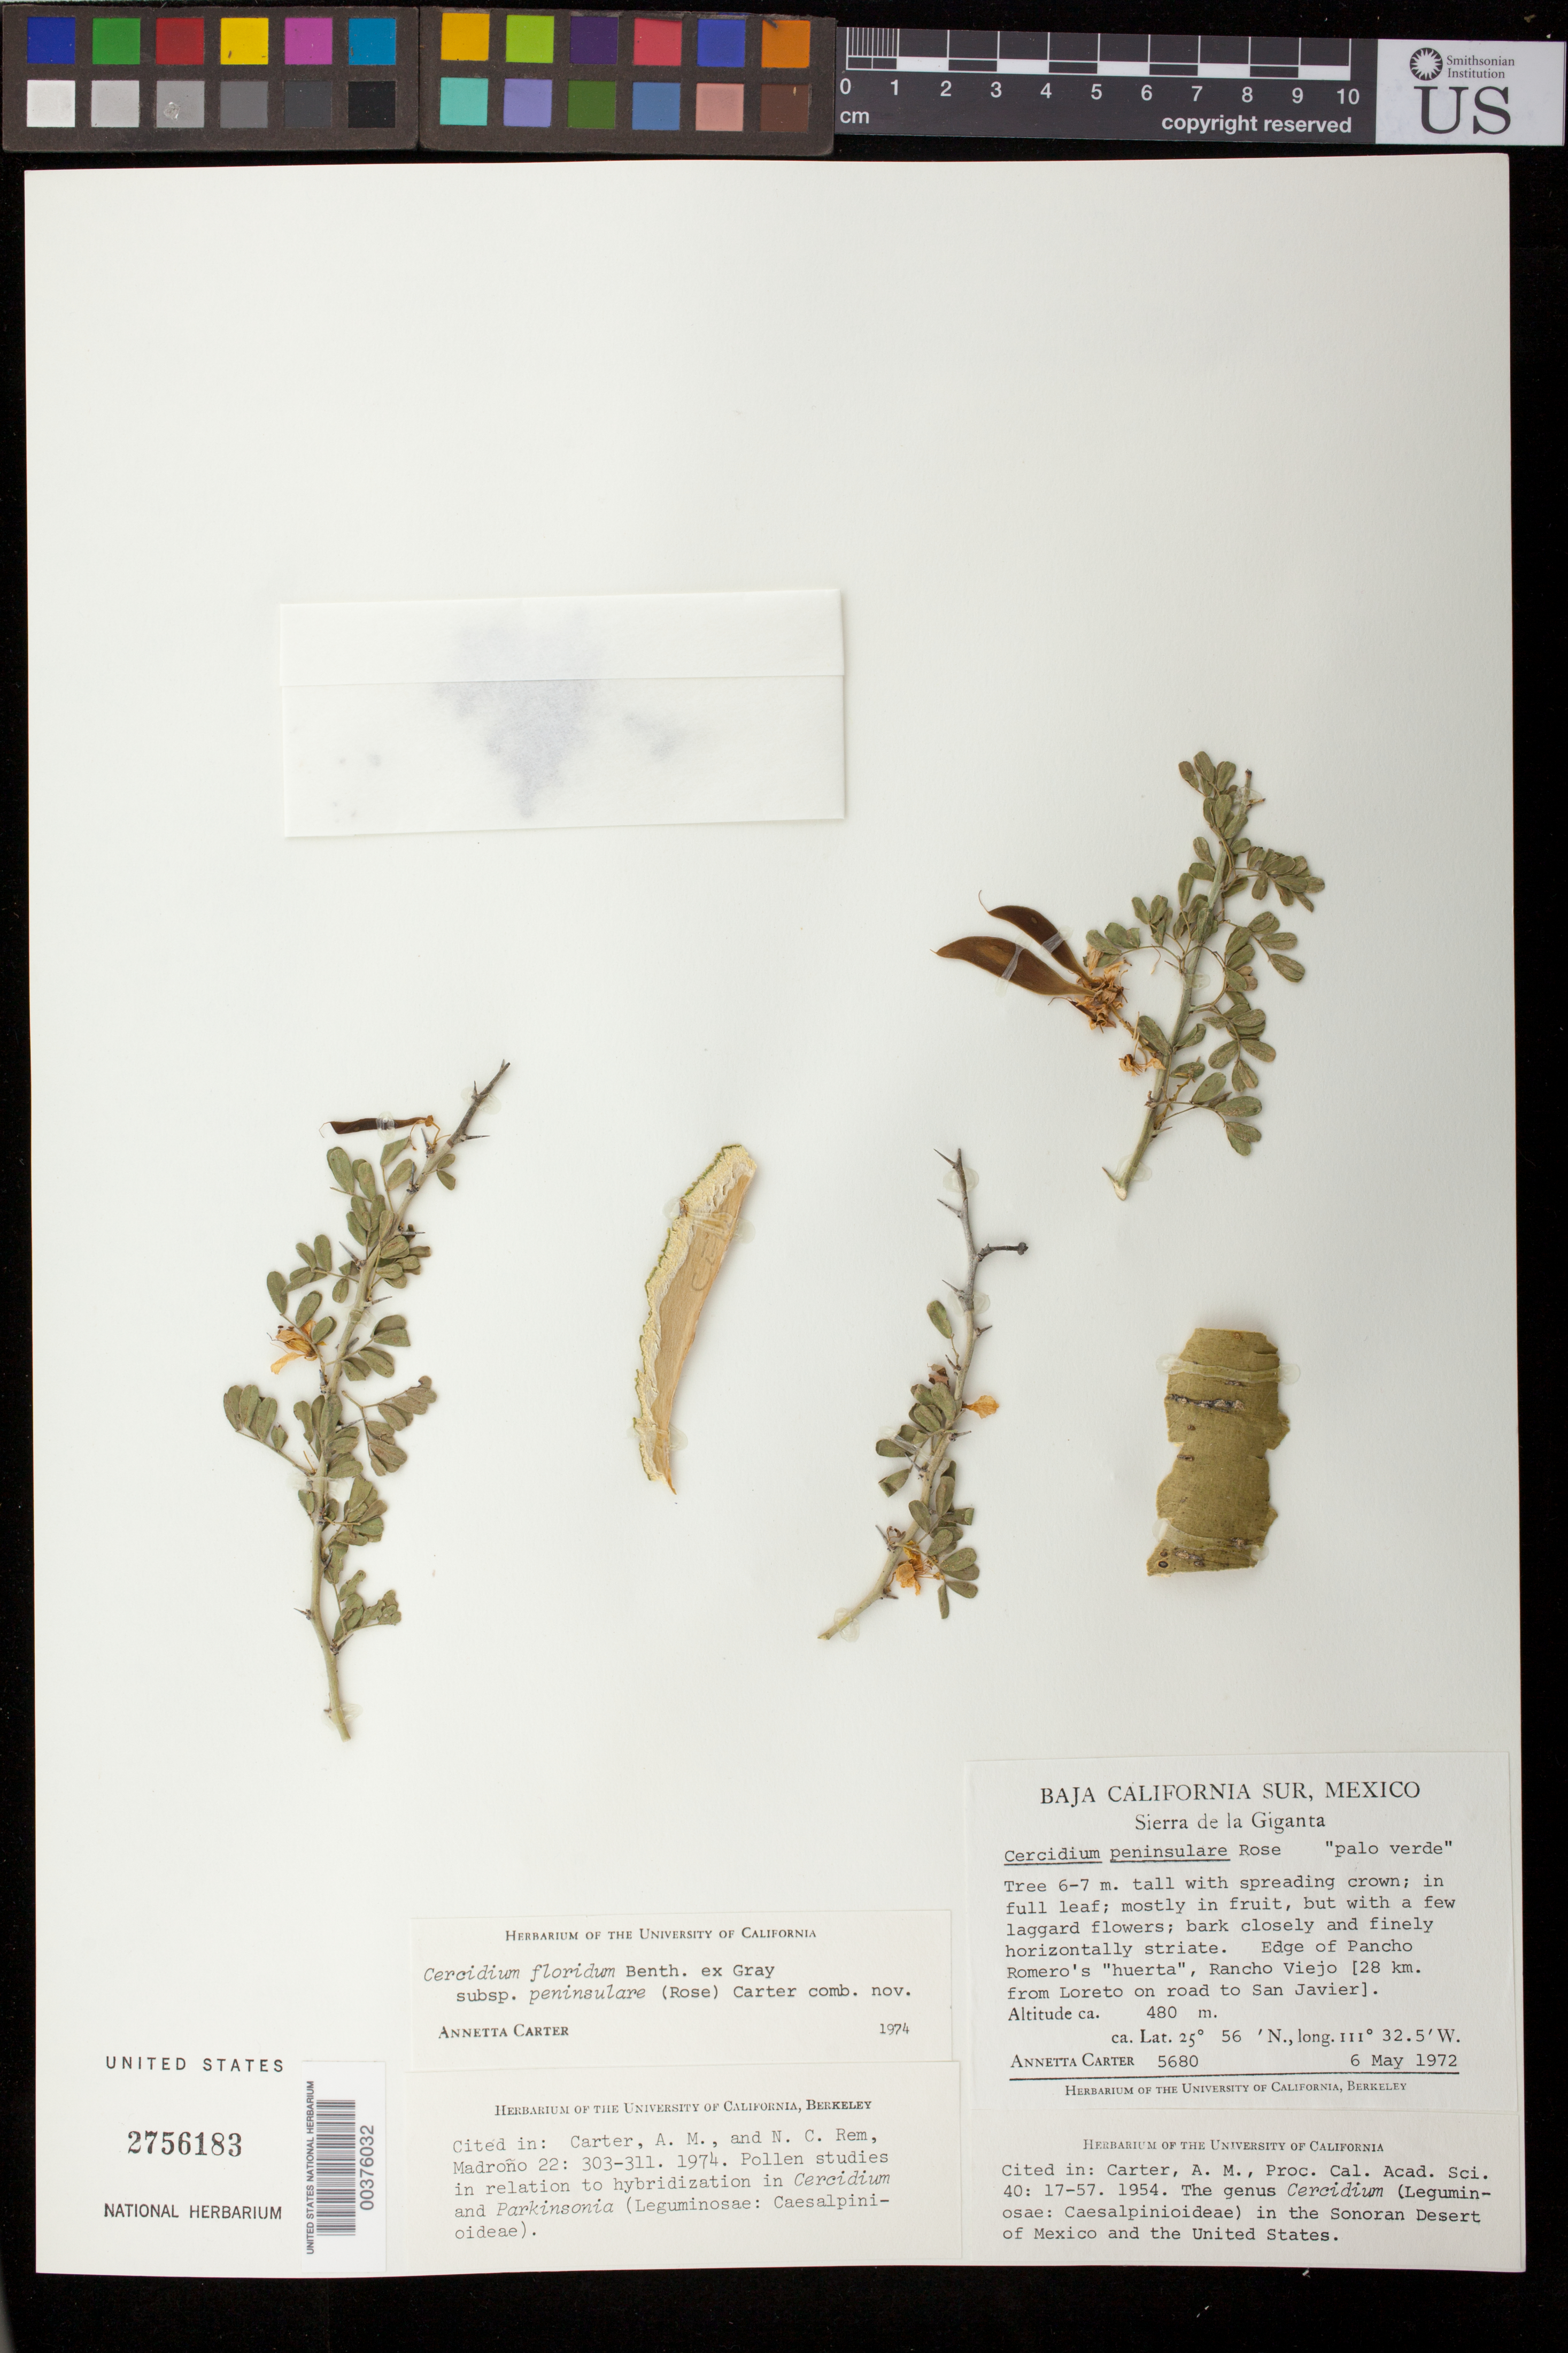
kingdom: Plantae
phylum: Tracheophyta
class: Magnoliopsida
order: Fabales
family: Fabaceae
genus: Parkinsonia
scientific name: Parkinsonia florida subsp. peninsulare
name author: (Rose) J.E. Hawkins & Felger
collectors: A. M. Carter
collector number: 5680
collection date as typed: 06 May 1972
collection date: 1972-05-06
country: Mexico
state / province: Baja California Sur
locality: Edge of Pancho Romero's "huerta", Rancho Viejo, [28 km. from Loreto on road to San Javier]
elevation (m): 480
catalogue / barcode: US 2756183